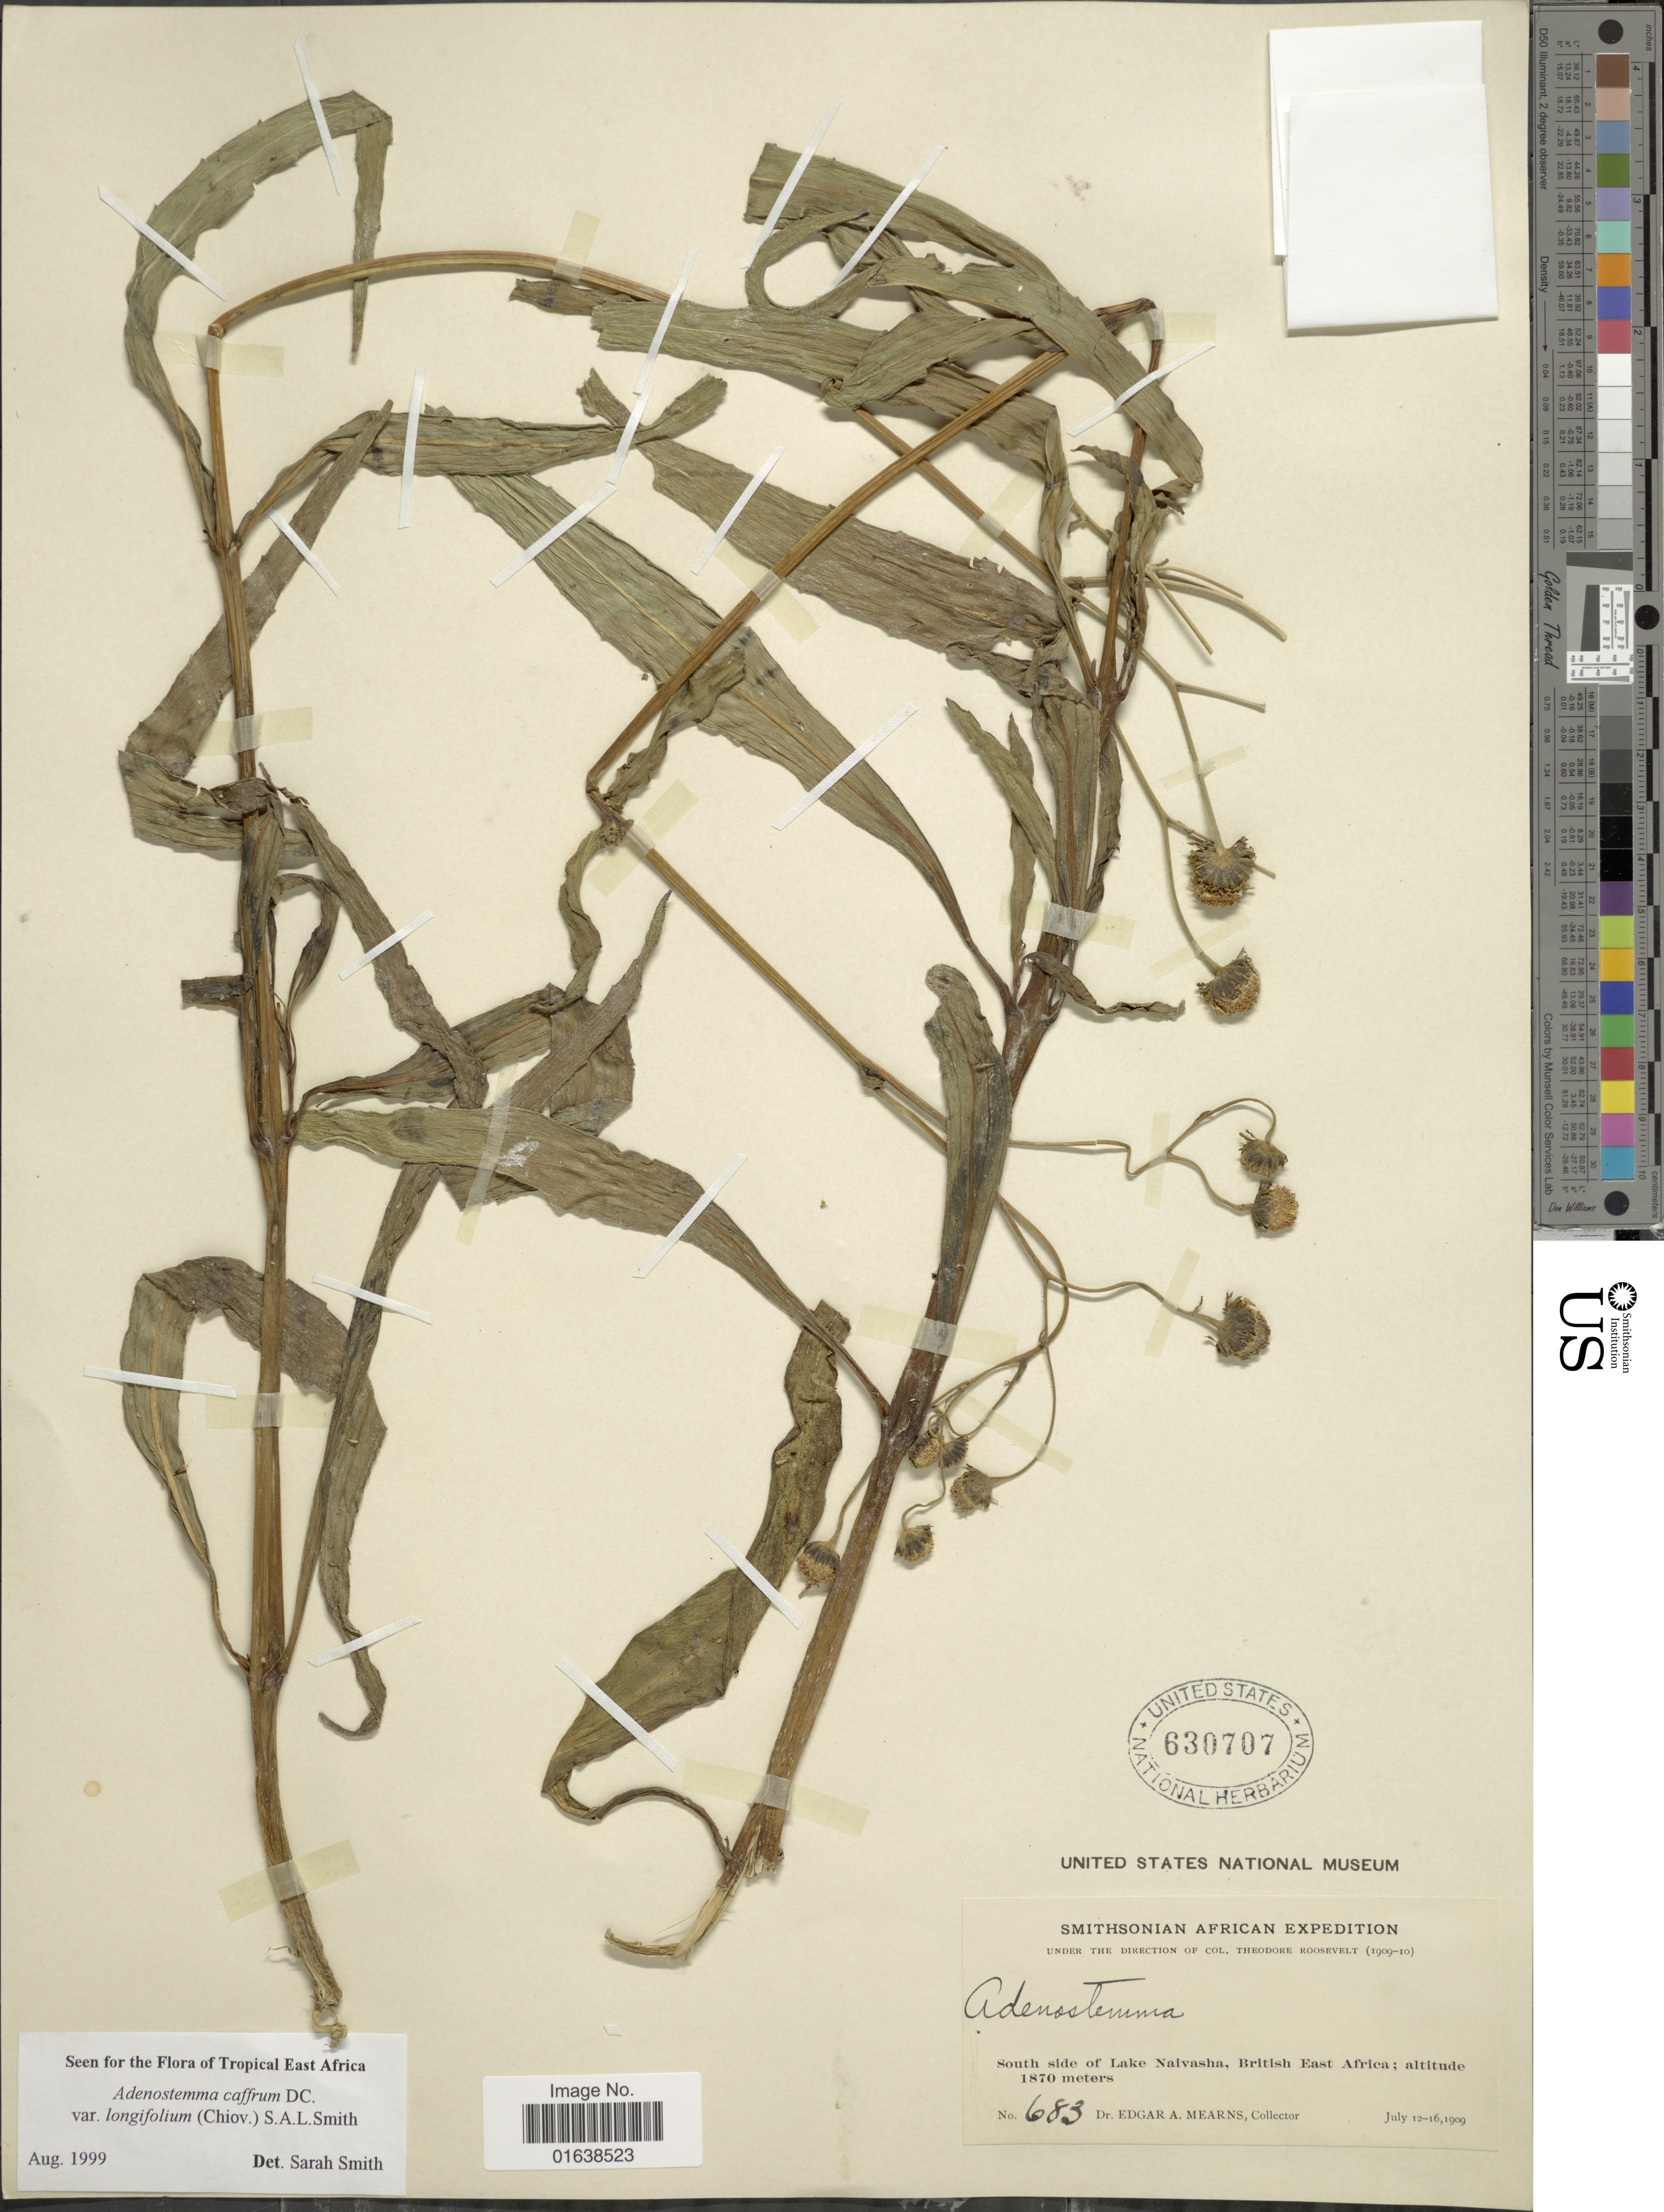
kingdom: Plantae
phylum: Tracheophyta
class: Magnoliopsida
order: Asterales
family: Asteraceae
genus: Adenostemma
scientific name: Adenostemma caffrum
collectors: E. A. Mearns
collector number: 683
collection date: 1909-07-12/1909-07-16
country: Kenya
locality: African. South side of Lake Naivasha, British East Africa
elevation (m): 1870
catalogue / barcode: US 630707